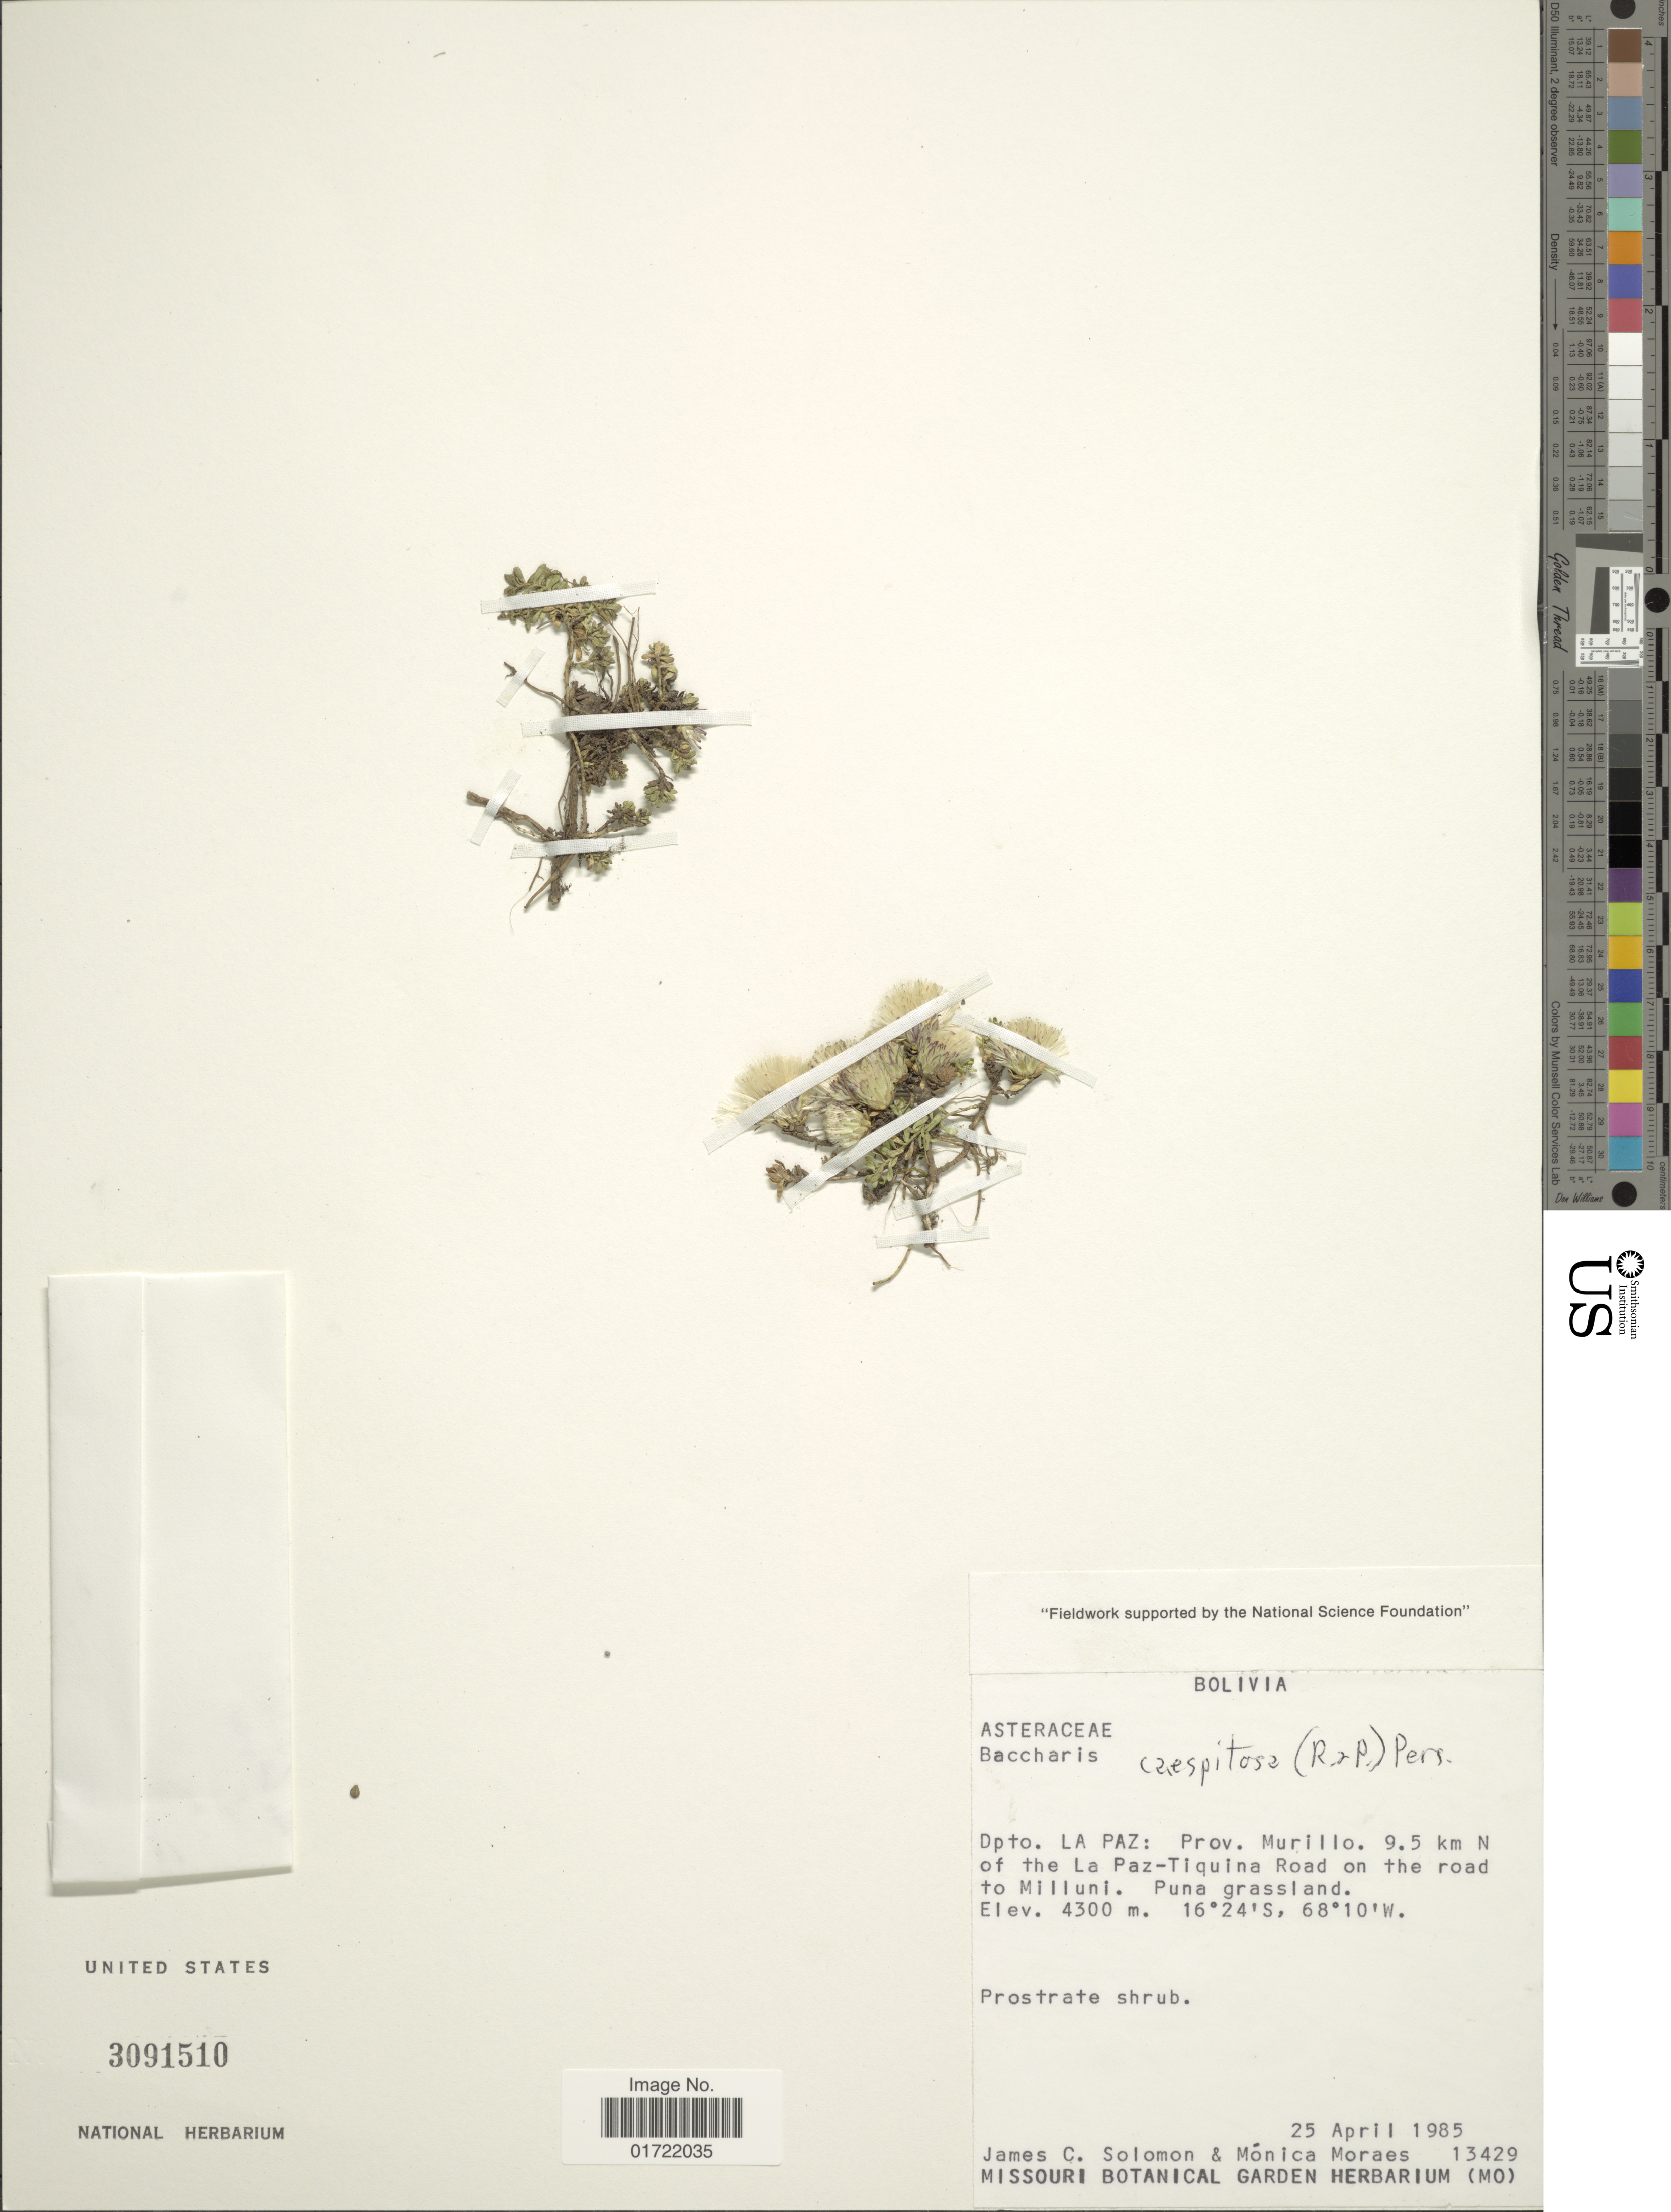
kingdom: Plantae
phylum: Tracheophyta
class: Magnoliopsida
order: Asterales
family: Asteraceae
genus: Baccharis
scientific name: Baccharis caespitosa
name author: (Ruiz & Pav.) Pers.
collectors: J. C. Solomon & M. Moraes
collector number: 13429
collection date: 1985-04-25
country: Bolivia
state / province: La Paz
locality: Dpto La Paz: Prov. Murillo, 9.5 km N of the La Paz-Tiquina Road on the road to Milluni, Puna grassland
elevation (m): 4300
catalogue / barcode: US 3091510